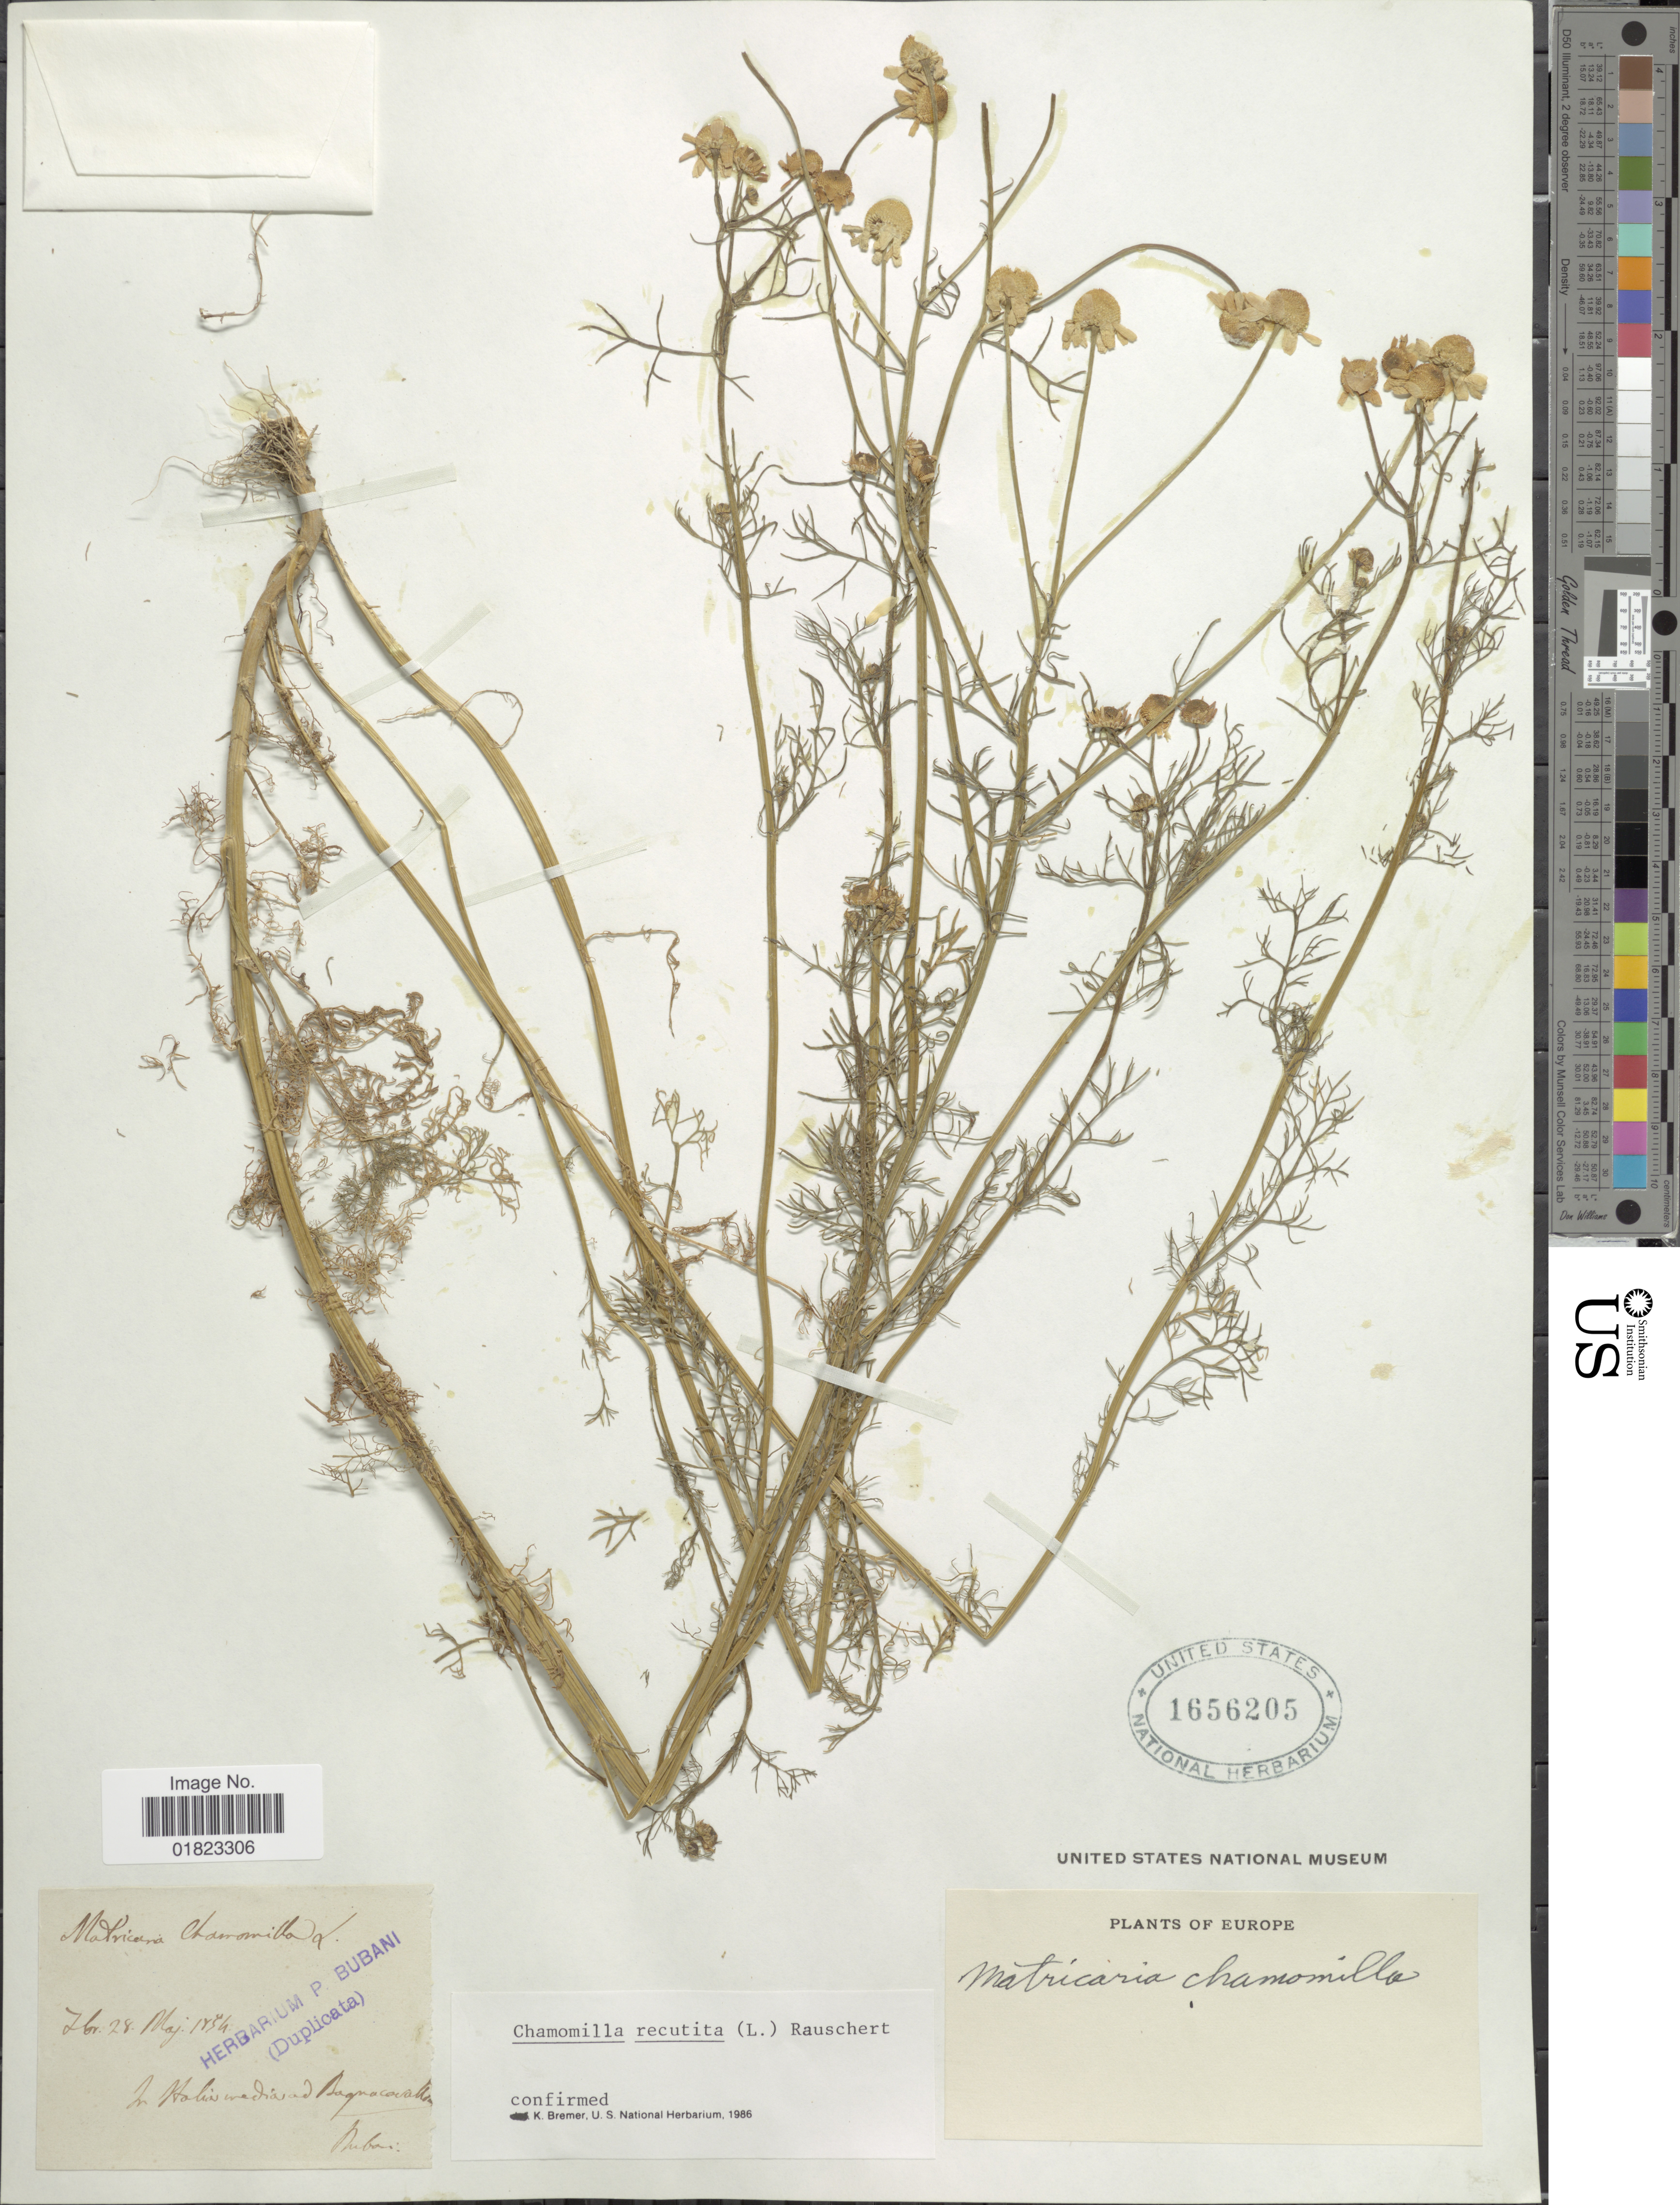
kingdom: Plantae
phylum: Tracheophyta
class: Magnoliopsida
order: Asterales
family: Asteraceae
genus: Matricaria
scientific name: Matricaria recutita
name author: L.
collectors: P. Bubani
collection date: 1854-02-28/1854-05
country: Italy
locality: In Italia media ad Bagnacavallo [In central Italy at Bagnacavallo]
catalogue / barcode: US 1656205